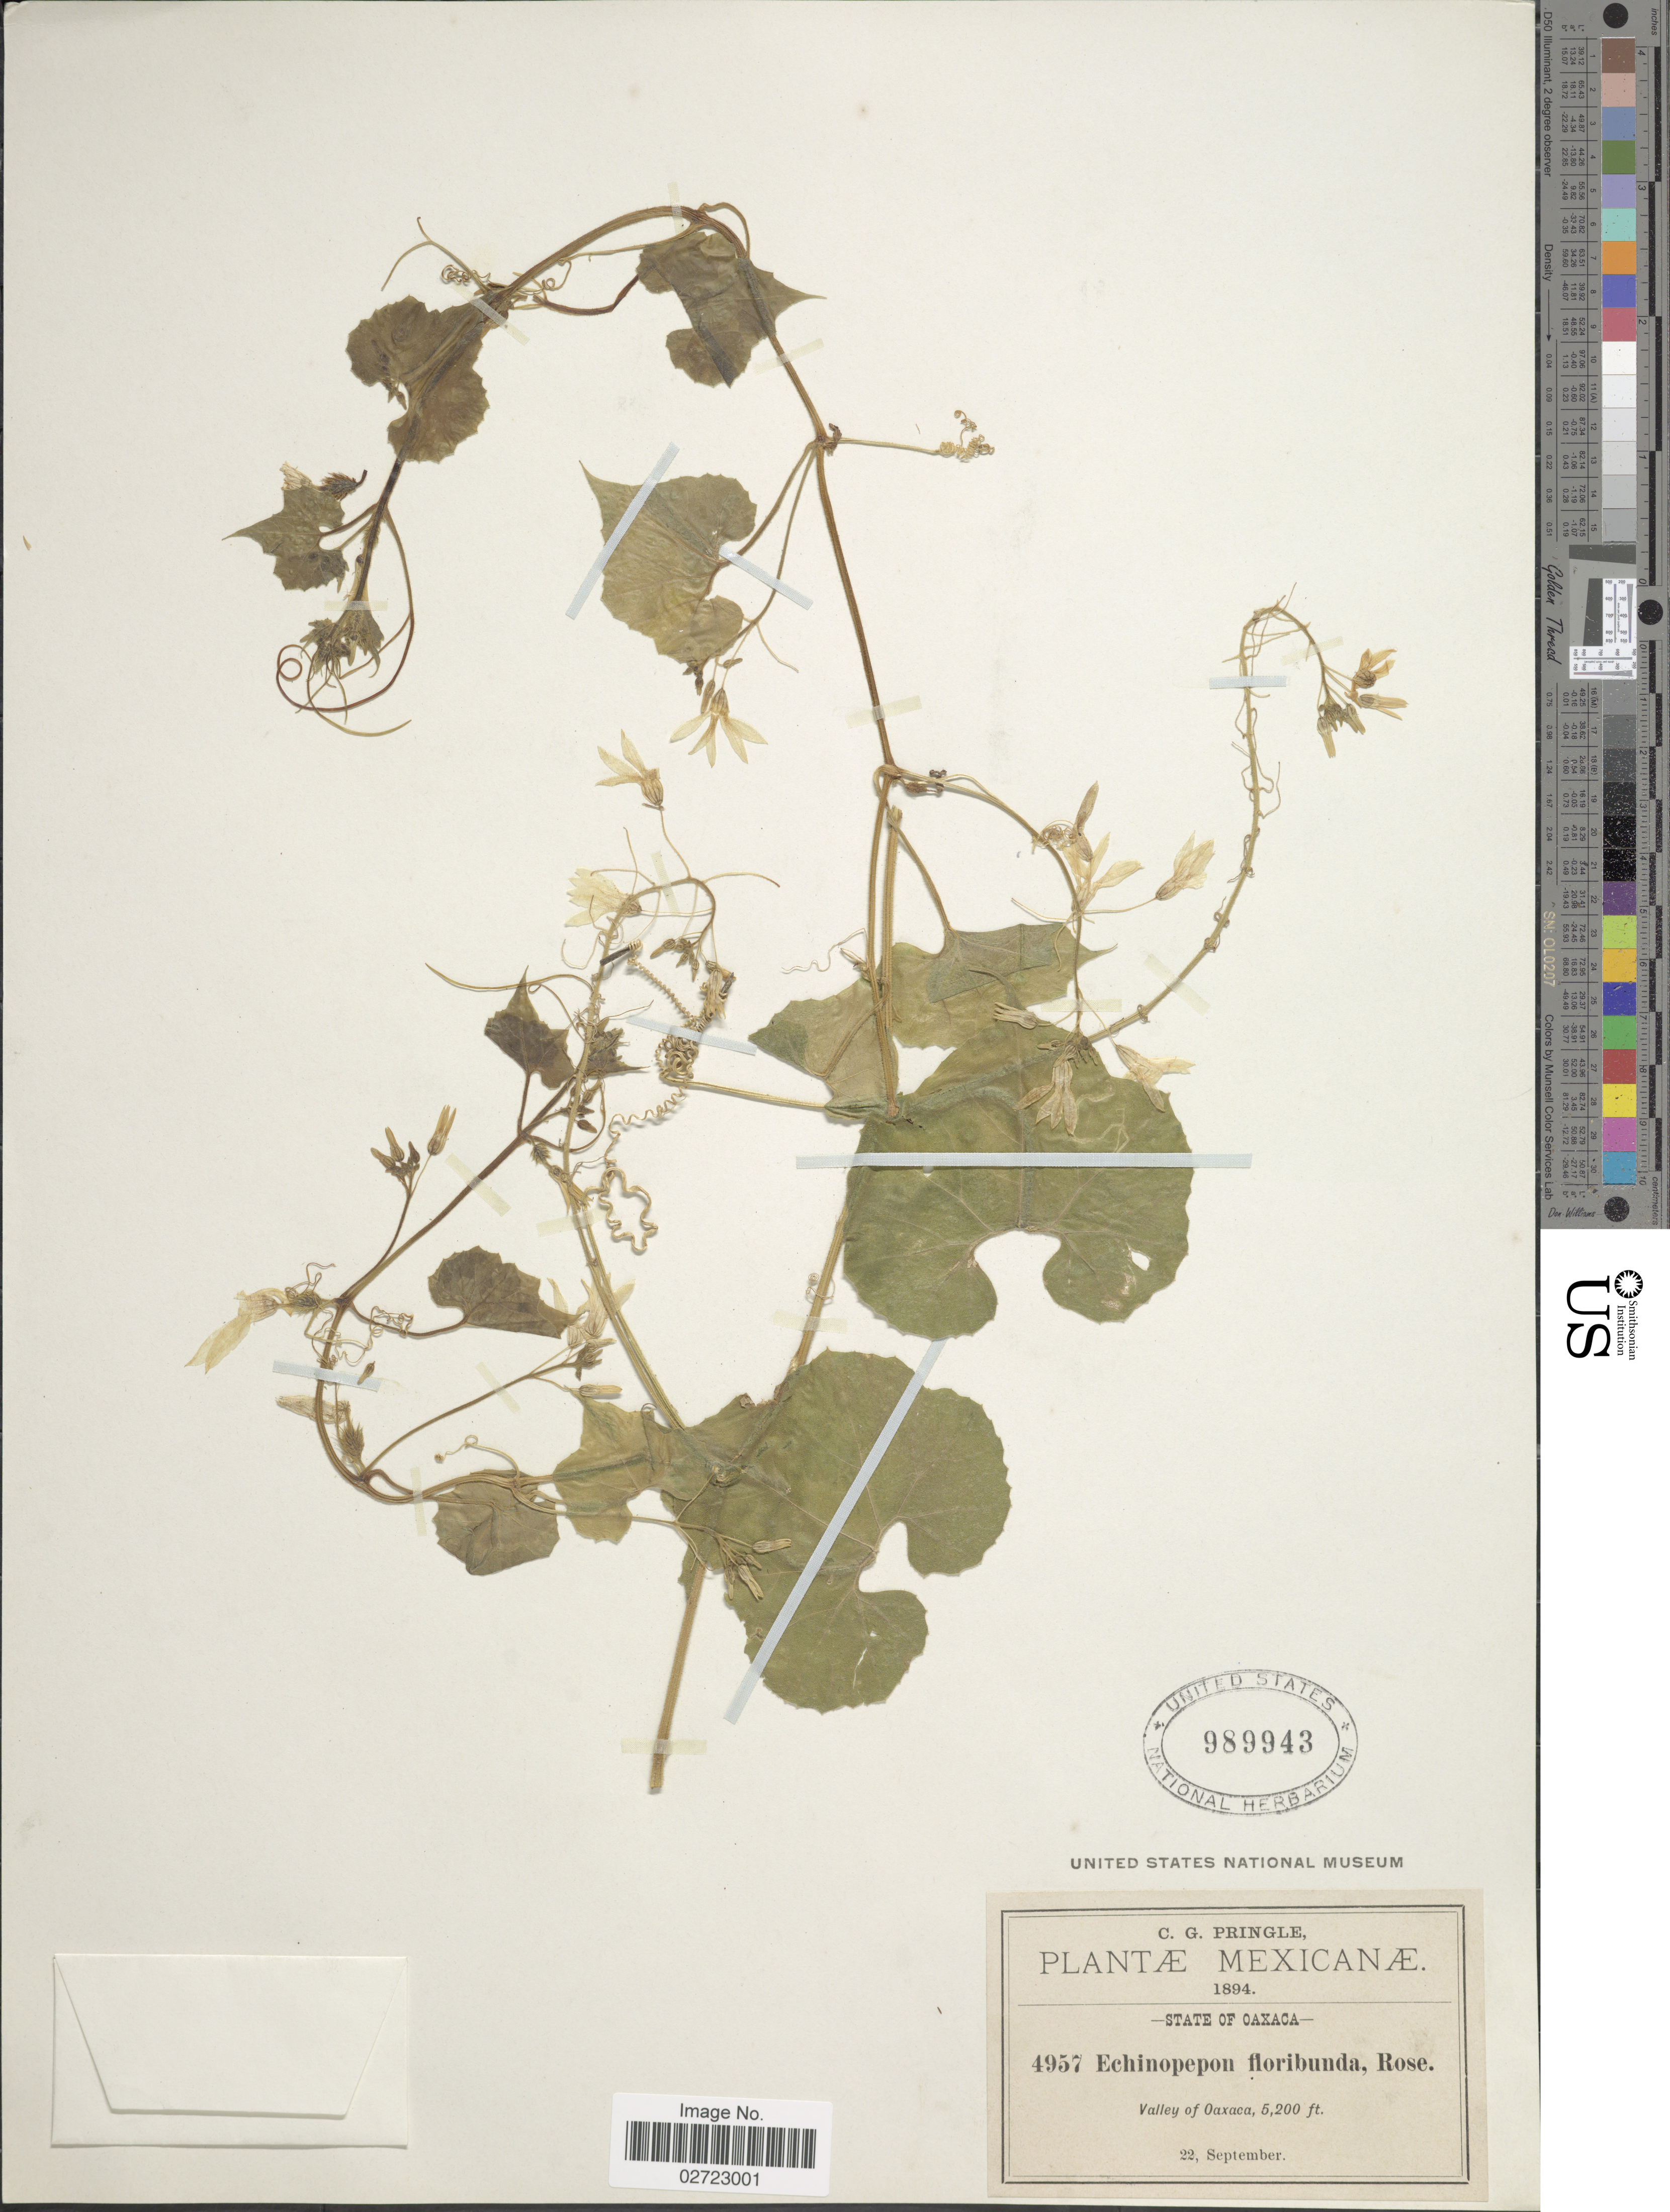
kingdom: Plantae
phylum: Tracheophyta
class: Magnoliopsida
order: Cucurbitales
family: Cucurbitaceae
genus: Echinopepon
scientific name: Echinopepon floribundus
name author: (Cogn.) Rose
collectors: C. G. Pringle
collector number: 4957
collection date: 1894-09-22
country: Mexico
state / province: Oaxaca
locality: Valley of Oaxaca.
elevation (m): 1585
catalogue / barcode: US 989943